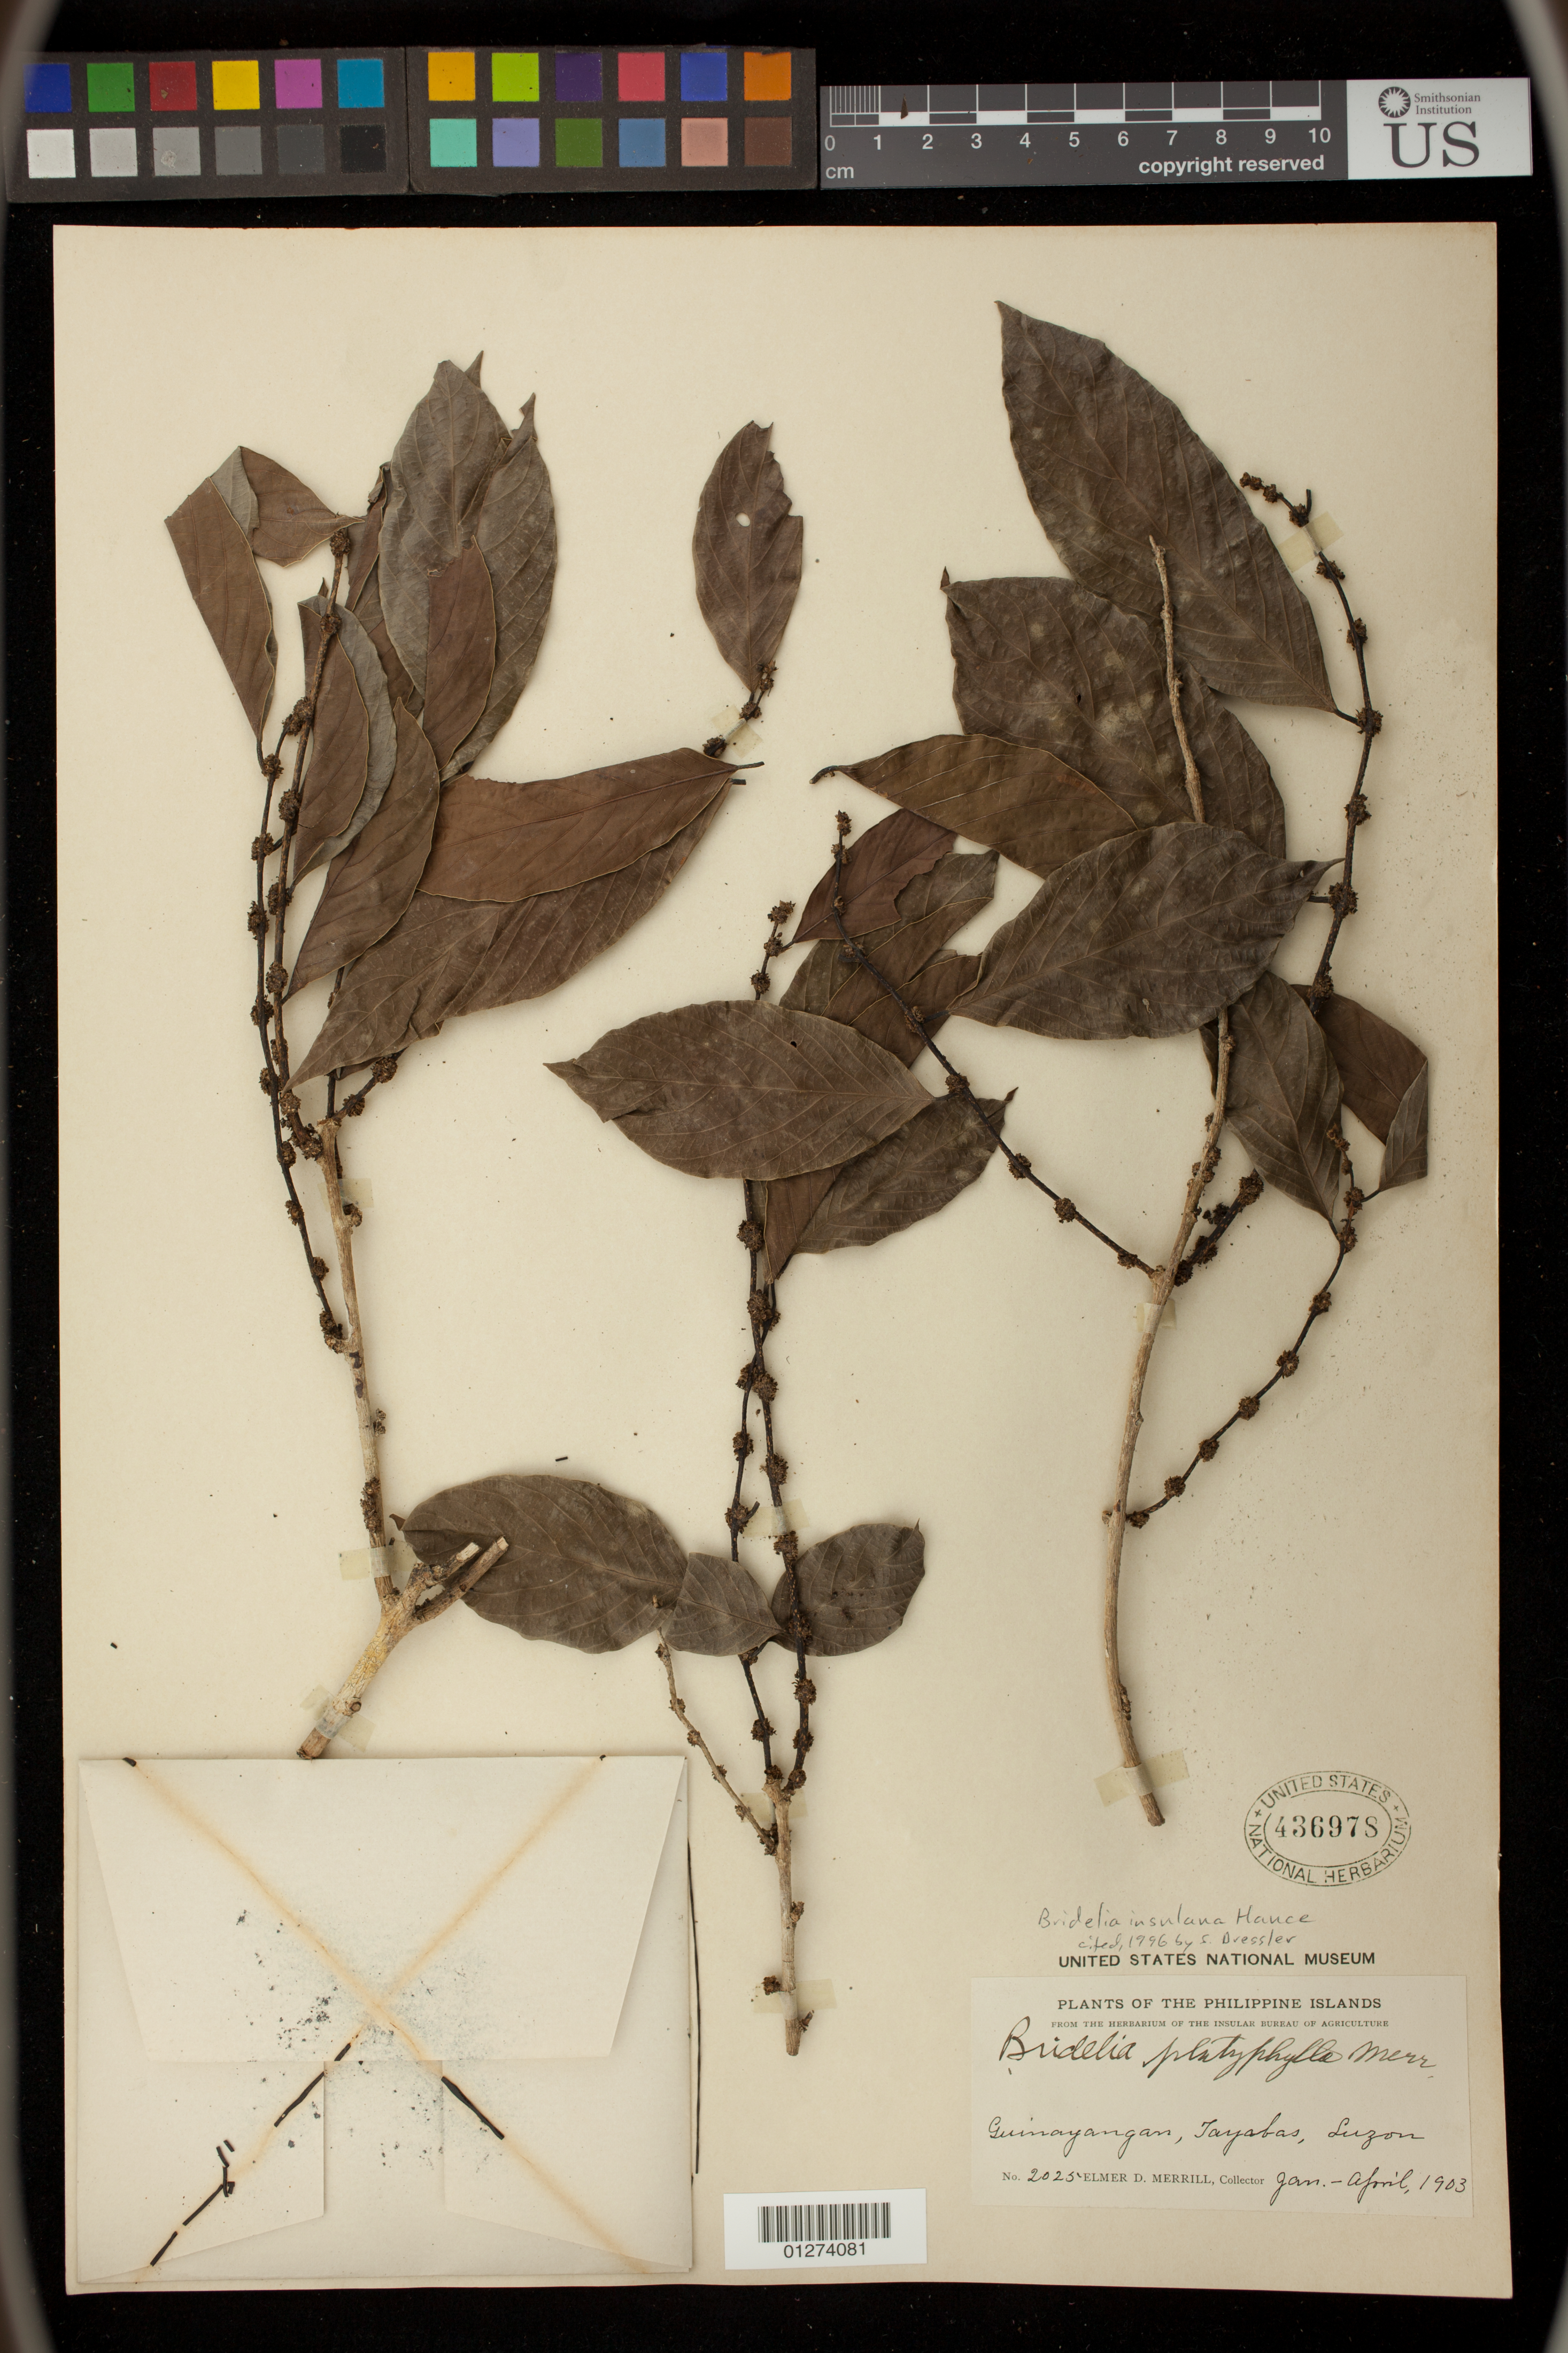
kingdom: Plantae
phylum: Tracheophyta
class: Magnoliopsida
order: Malpighiales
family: Phyllanthaceae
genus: Bridelia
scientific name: Bridelia insulana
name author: Hance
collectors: E. D. Merrill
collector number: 2025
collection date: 1903-01/1903-04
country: Philippines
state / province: Calabarzon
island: Luzon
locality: Guinayangan, Tayabas, Luzon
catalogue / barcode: US 436978